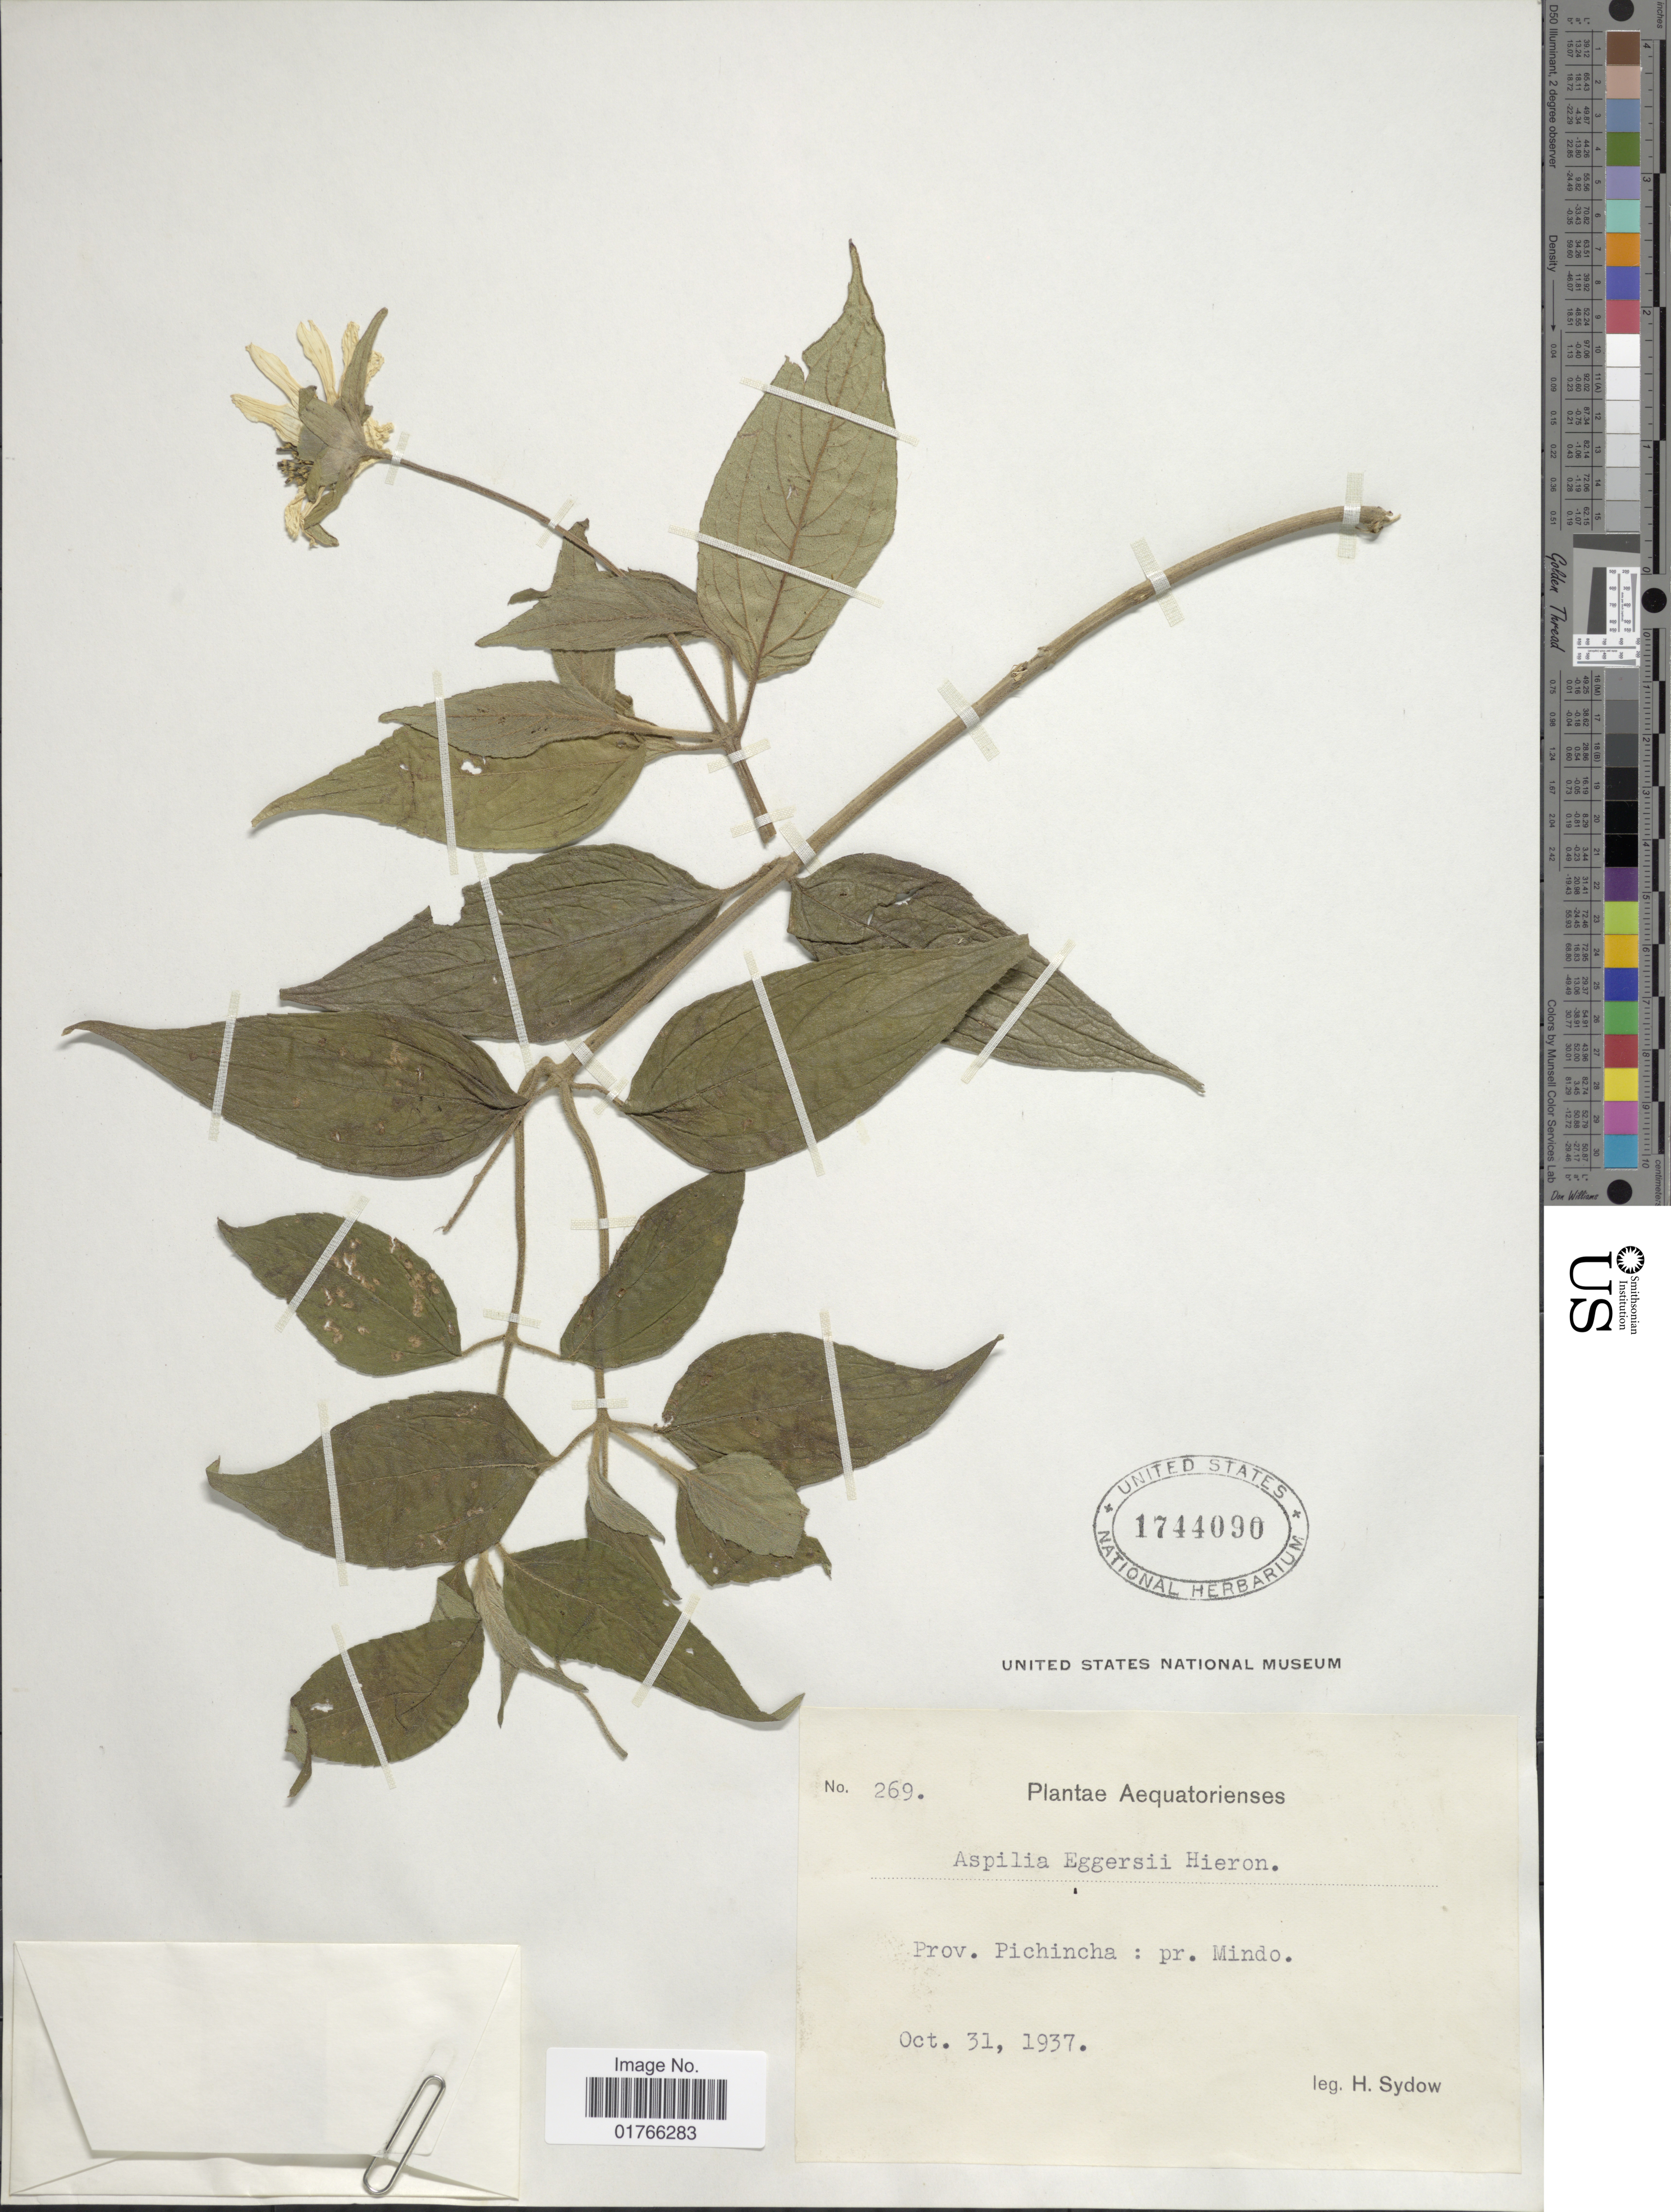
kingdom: Plantae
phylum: Tracheophyta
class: Magnoliopsida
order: Asterales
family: Asteraceae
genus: Elaphandra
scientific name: Elaphandra eggersii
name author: (Hieron.) H. Rob.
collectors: H. Sydow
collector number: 269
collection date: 1937-10-31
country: Ecuador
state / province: Pichincha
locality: Pr. Mindo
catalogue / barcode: US 1744090